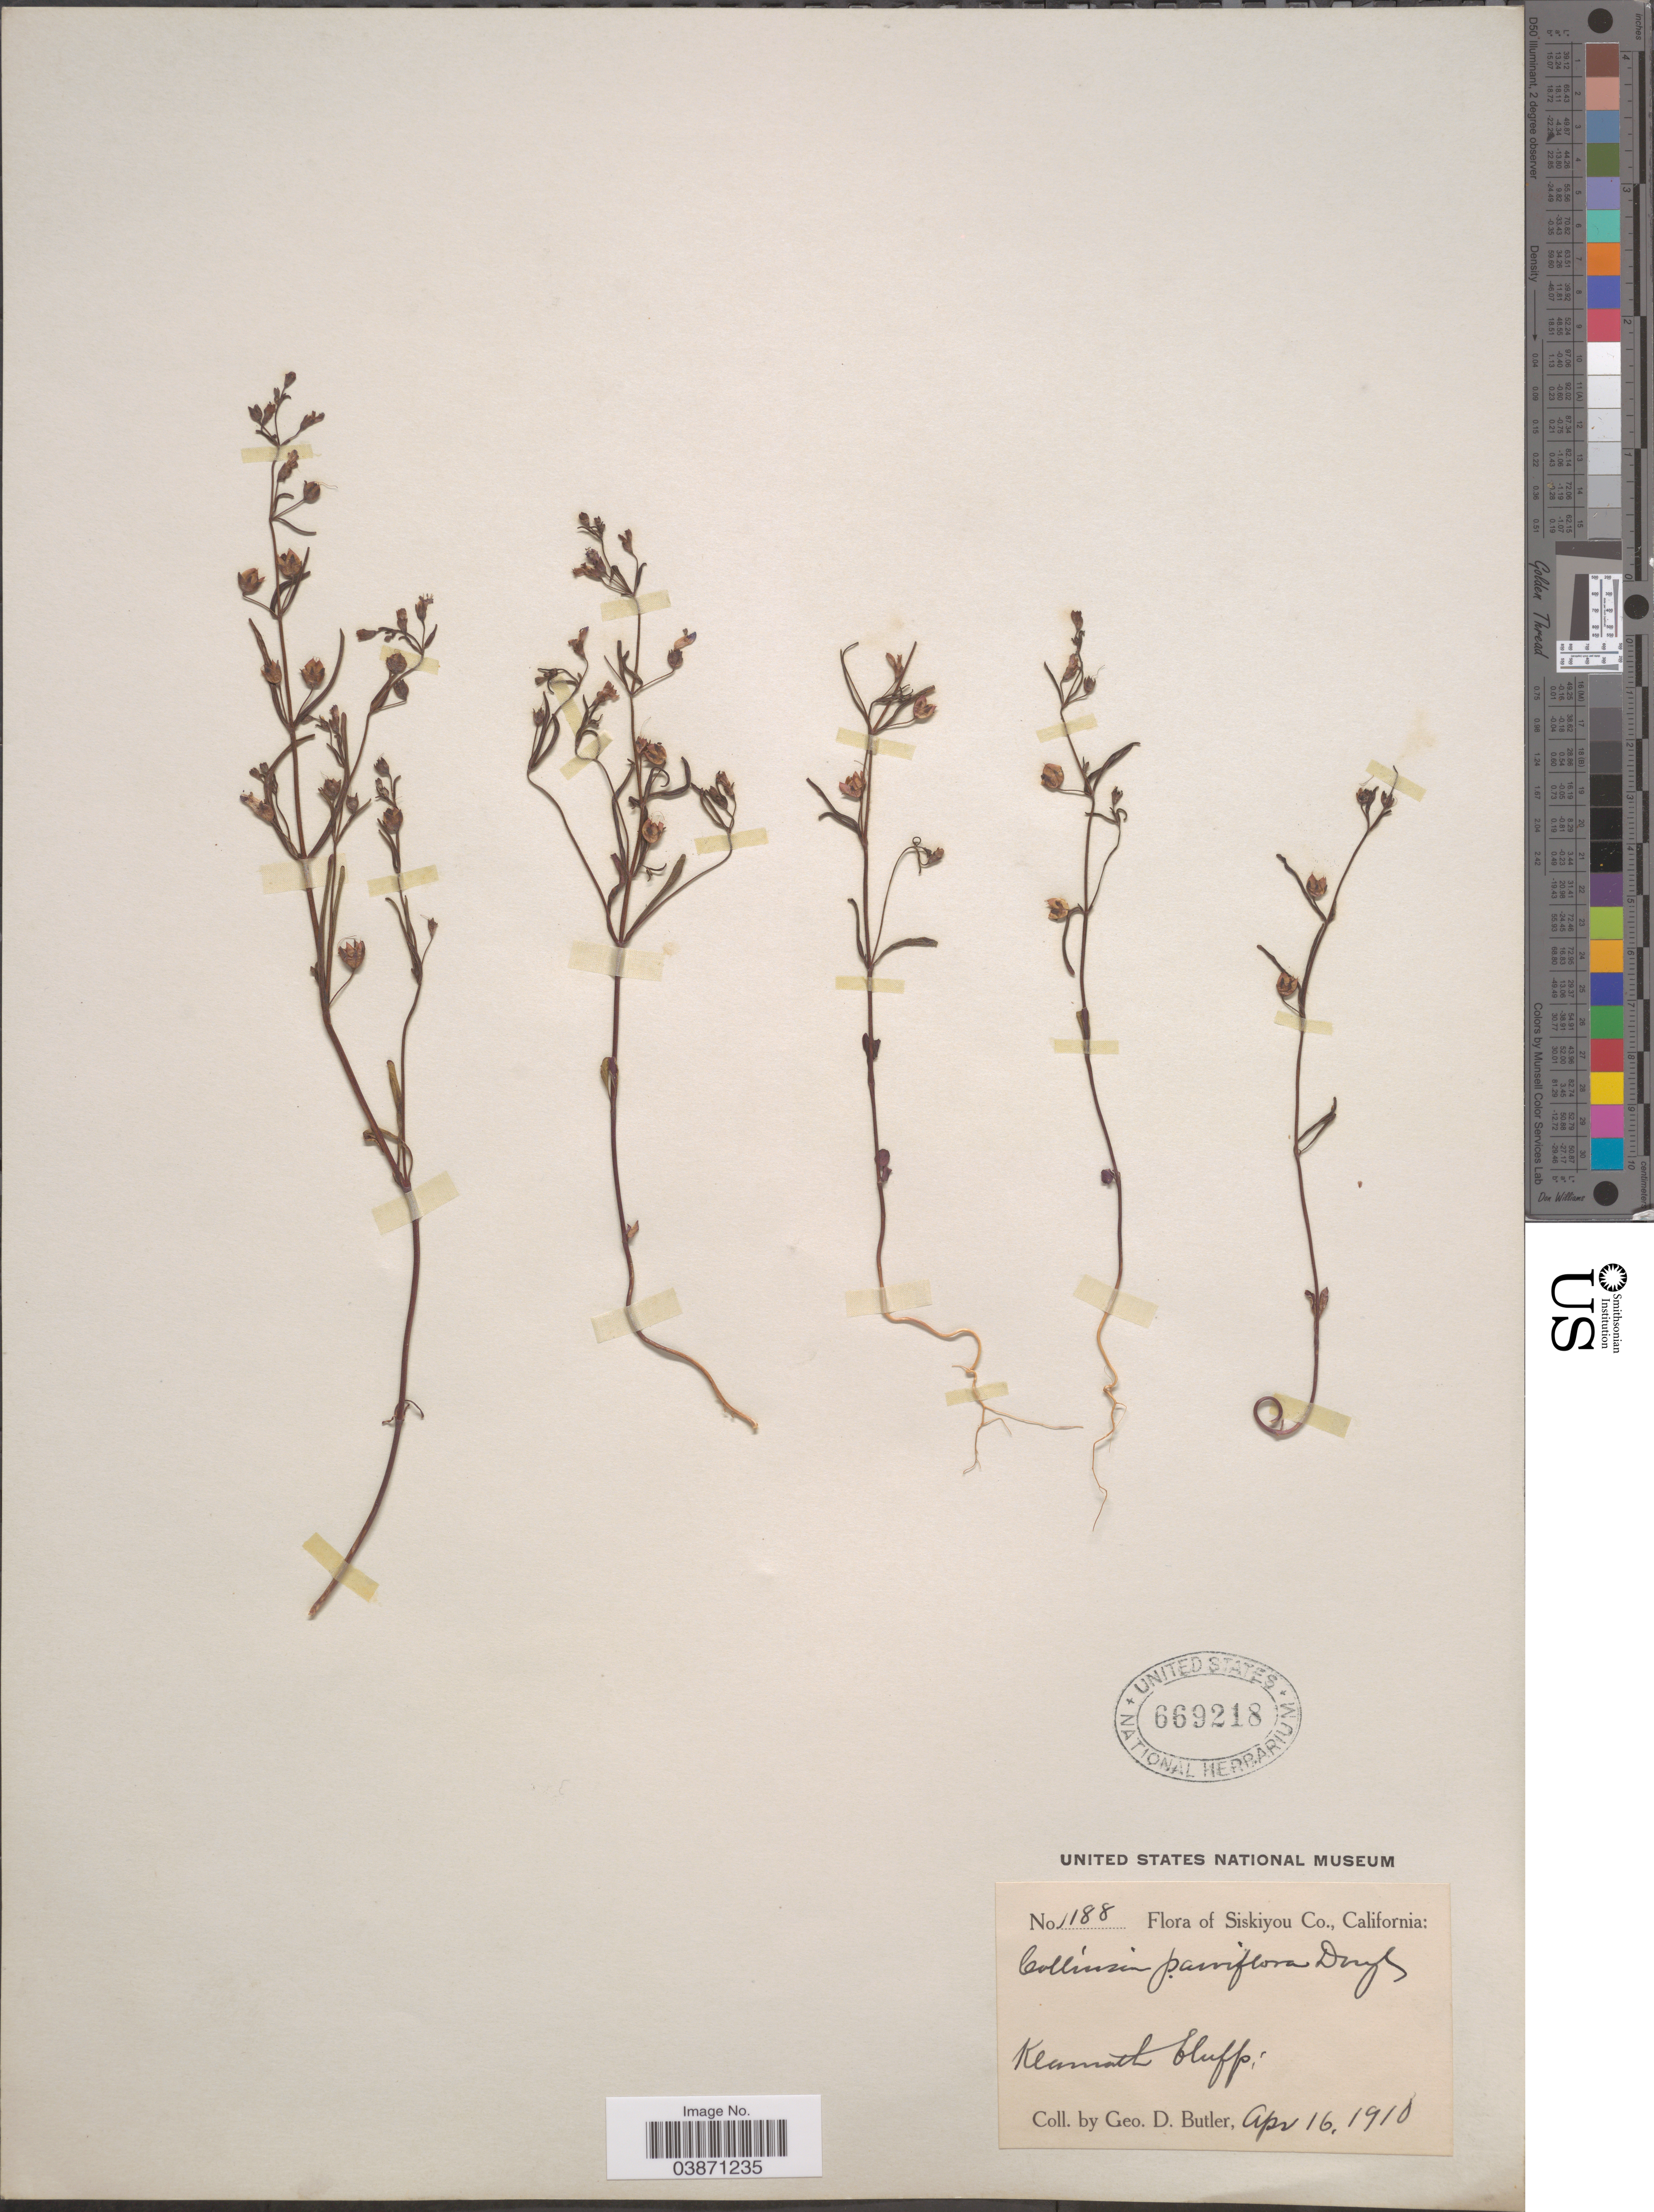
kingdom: Plantae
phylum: Tracheophyta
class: Magnoliopsida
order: Lamiales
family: Plantaginaceae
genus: Collinsia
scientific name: Collinsia parviflora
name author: Douglas ex Lindl.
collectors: G. D. Butler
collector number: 1188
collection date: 1910-04-16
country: United States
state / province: California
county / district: Siskiyou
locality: Siskiyou Co. Klamath bluffs.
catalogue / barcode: US 669218